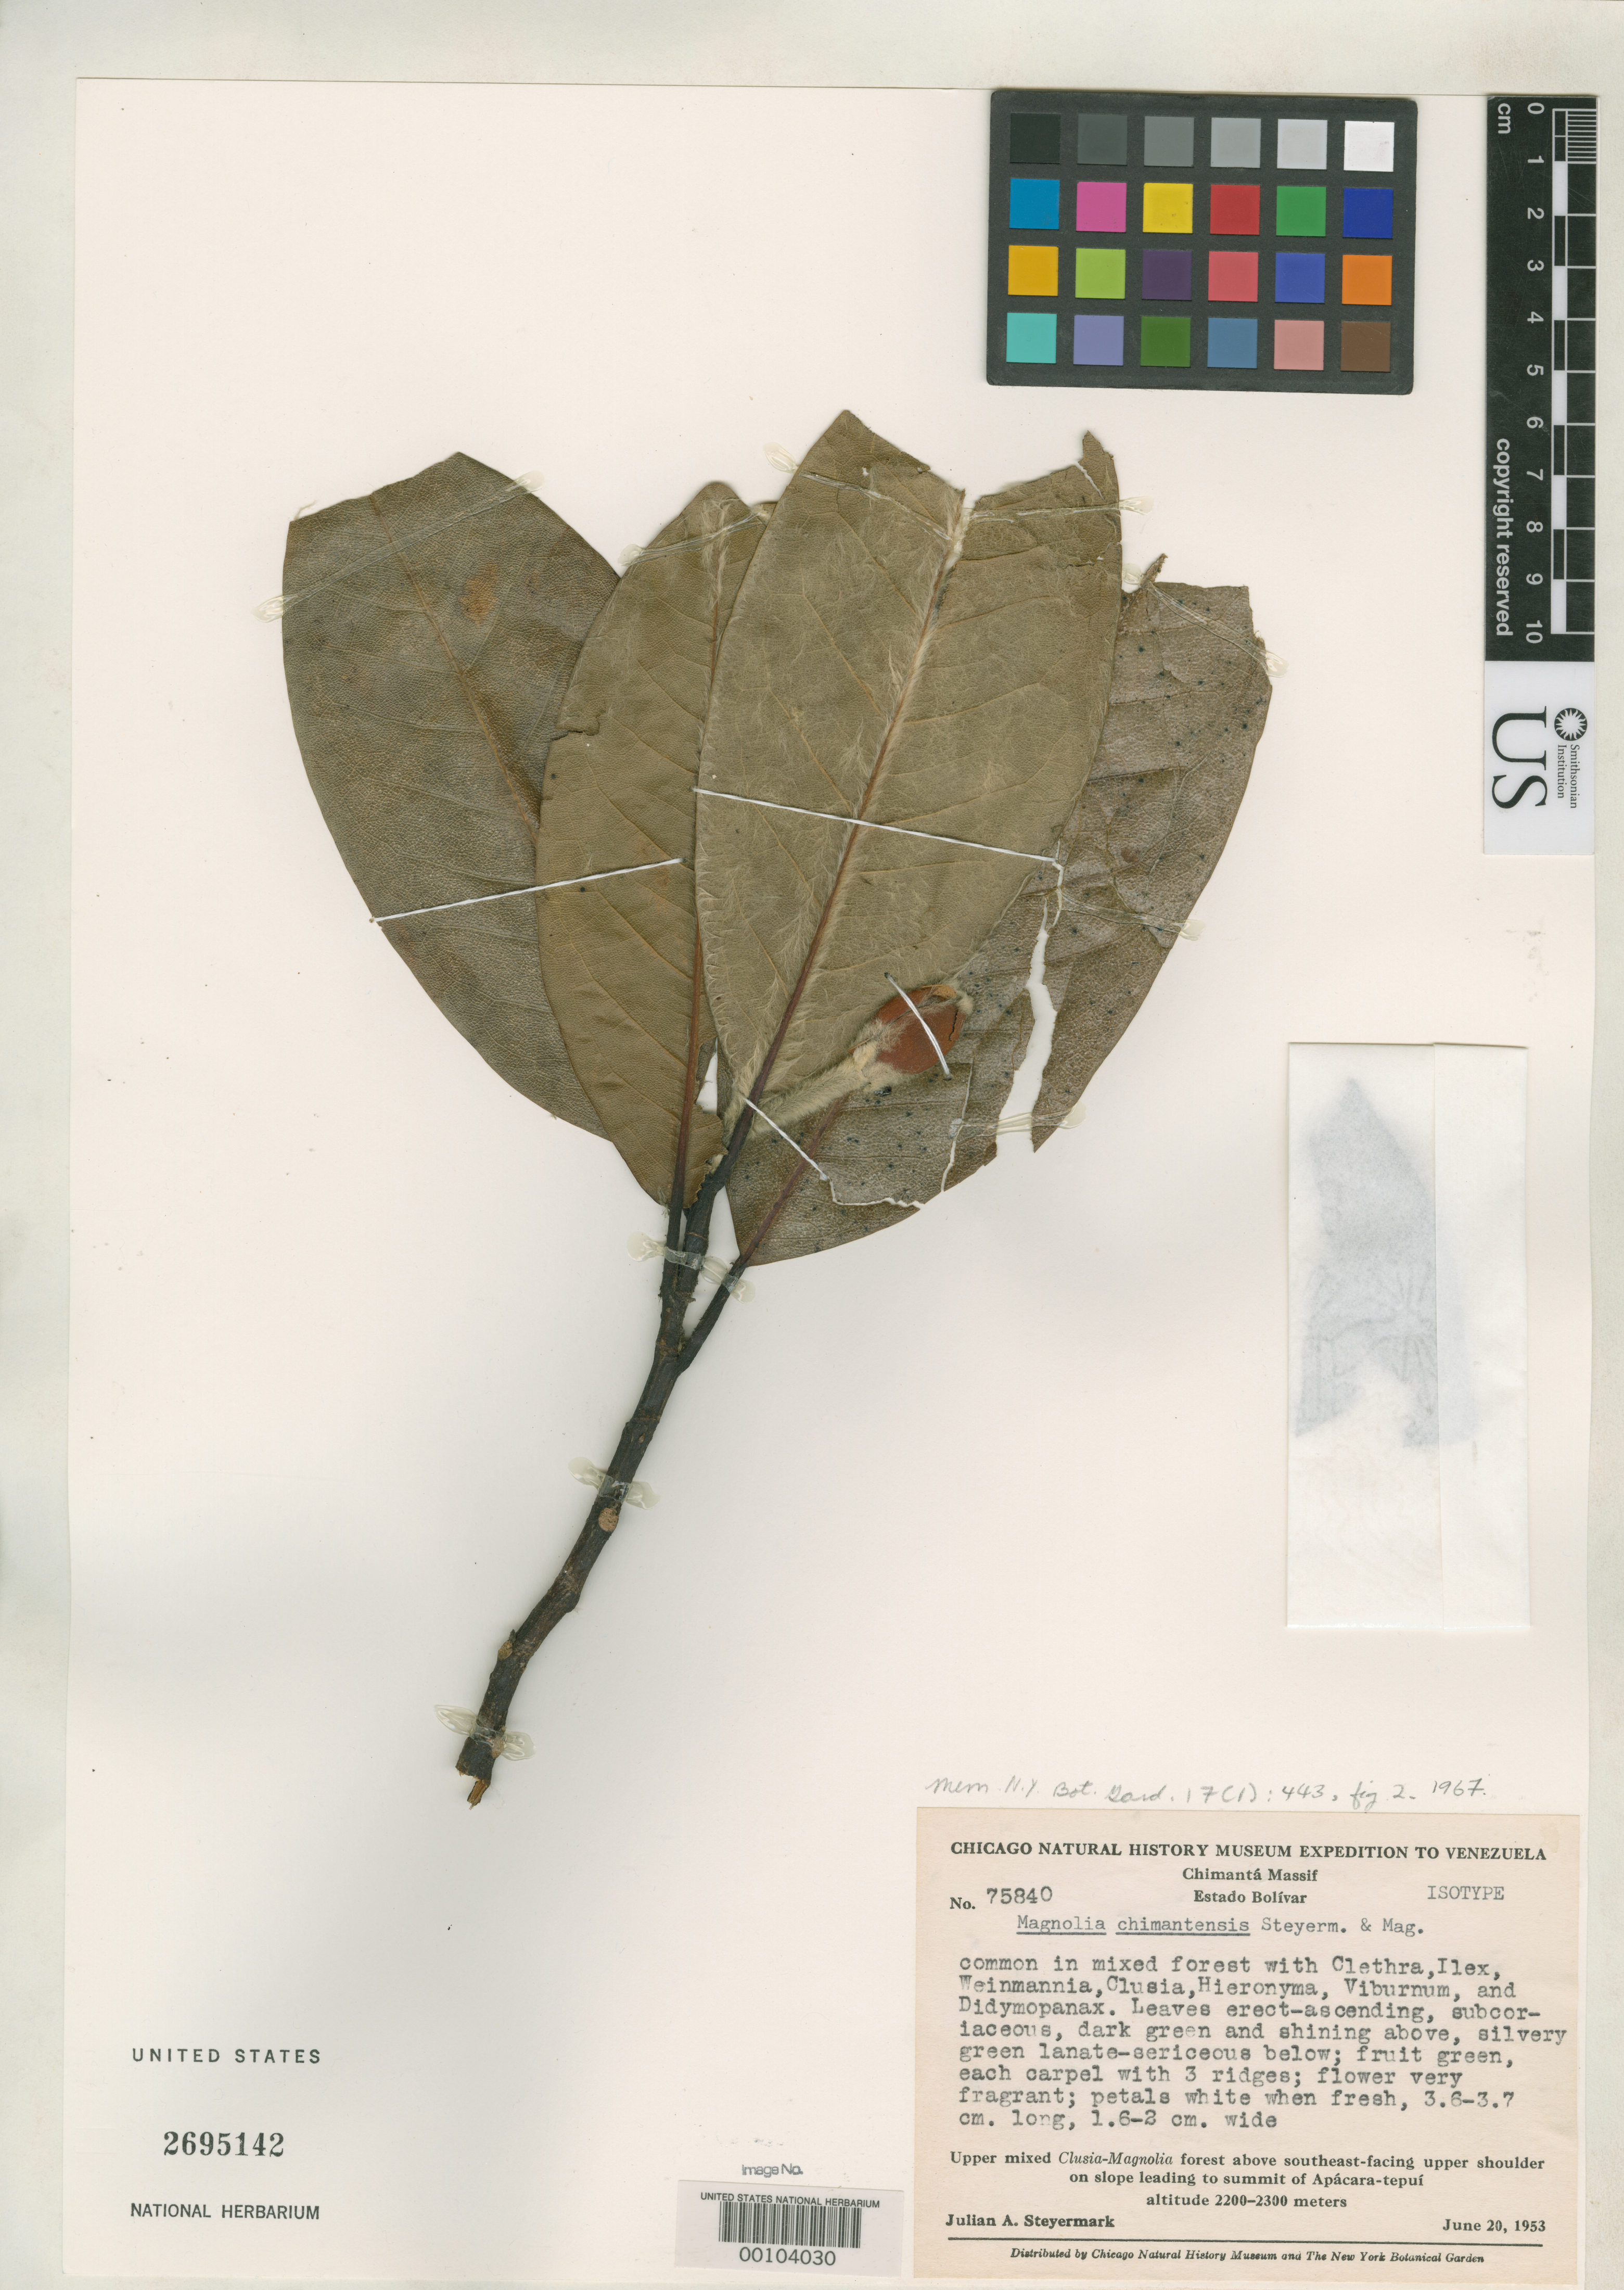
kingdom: Plantae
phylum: Tracheophyta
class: Magnoliopsida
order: Magnoliales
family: Magnoliaceae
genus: Magnolia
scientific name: Magnolia chimantensis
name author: Steyerm. & Maguire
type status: Isotype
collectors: J. Steyermark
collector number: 75840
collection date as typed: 20 Jun 1953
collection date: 1953-06-20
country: Venezuela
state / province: Bolivar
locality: Apacara-tepui.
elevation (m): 2000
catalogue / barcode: US 2695142